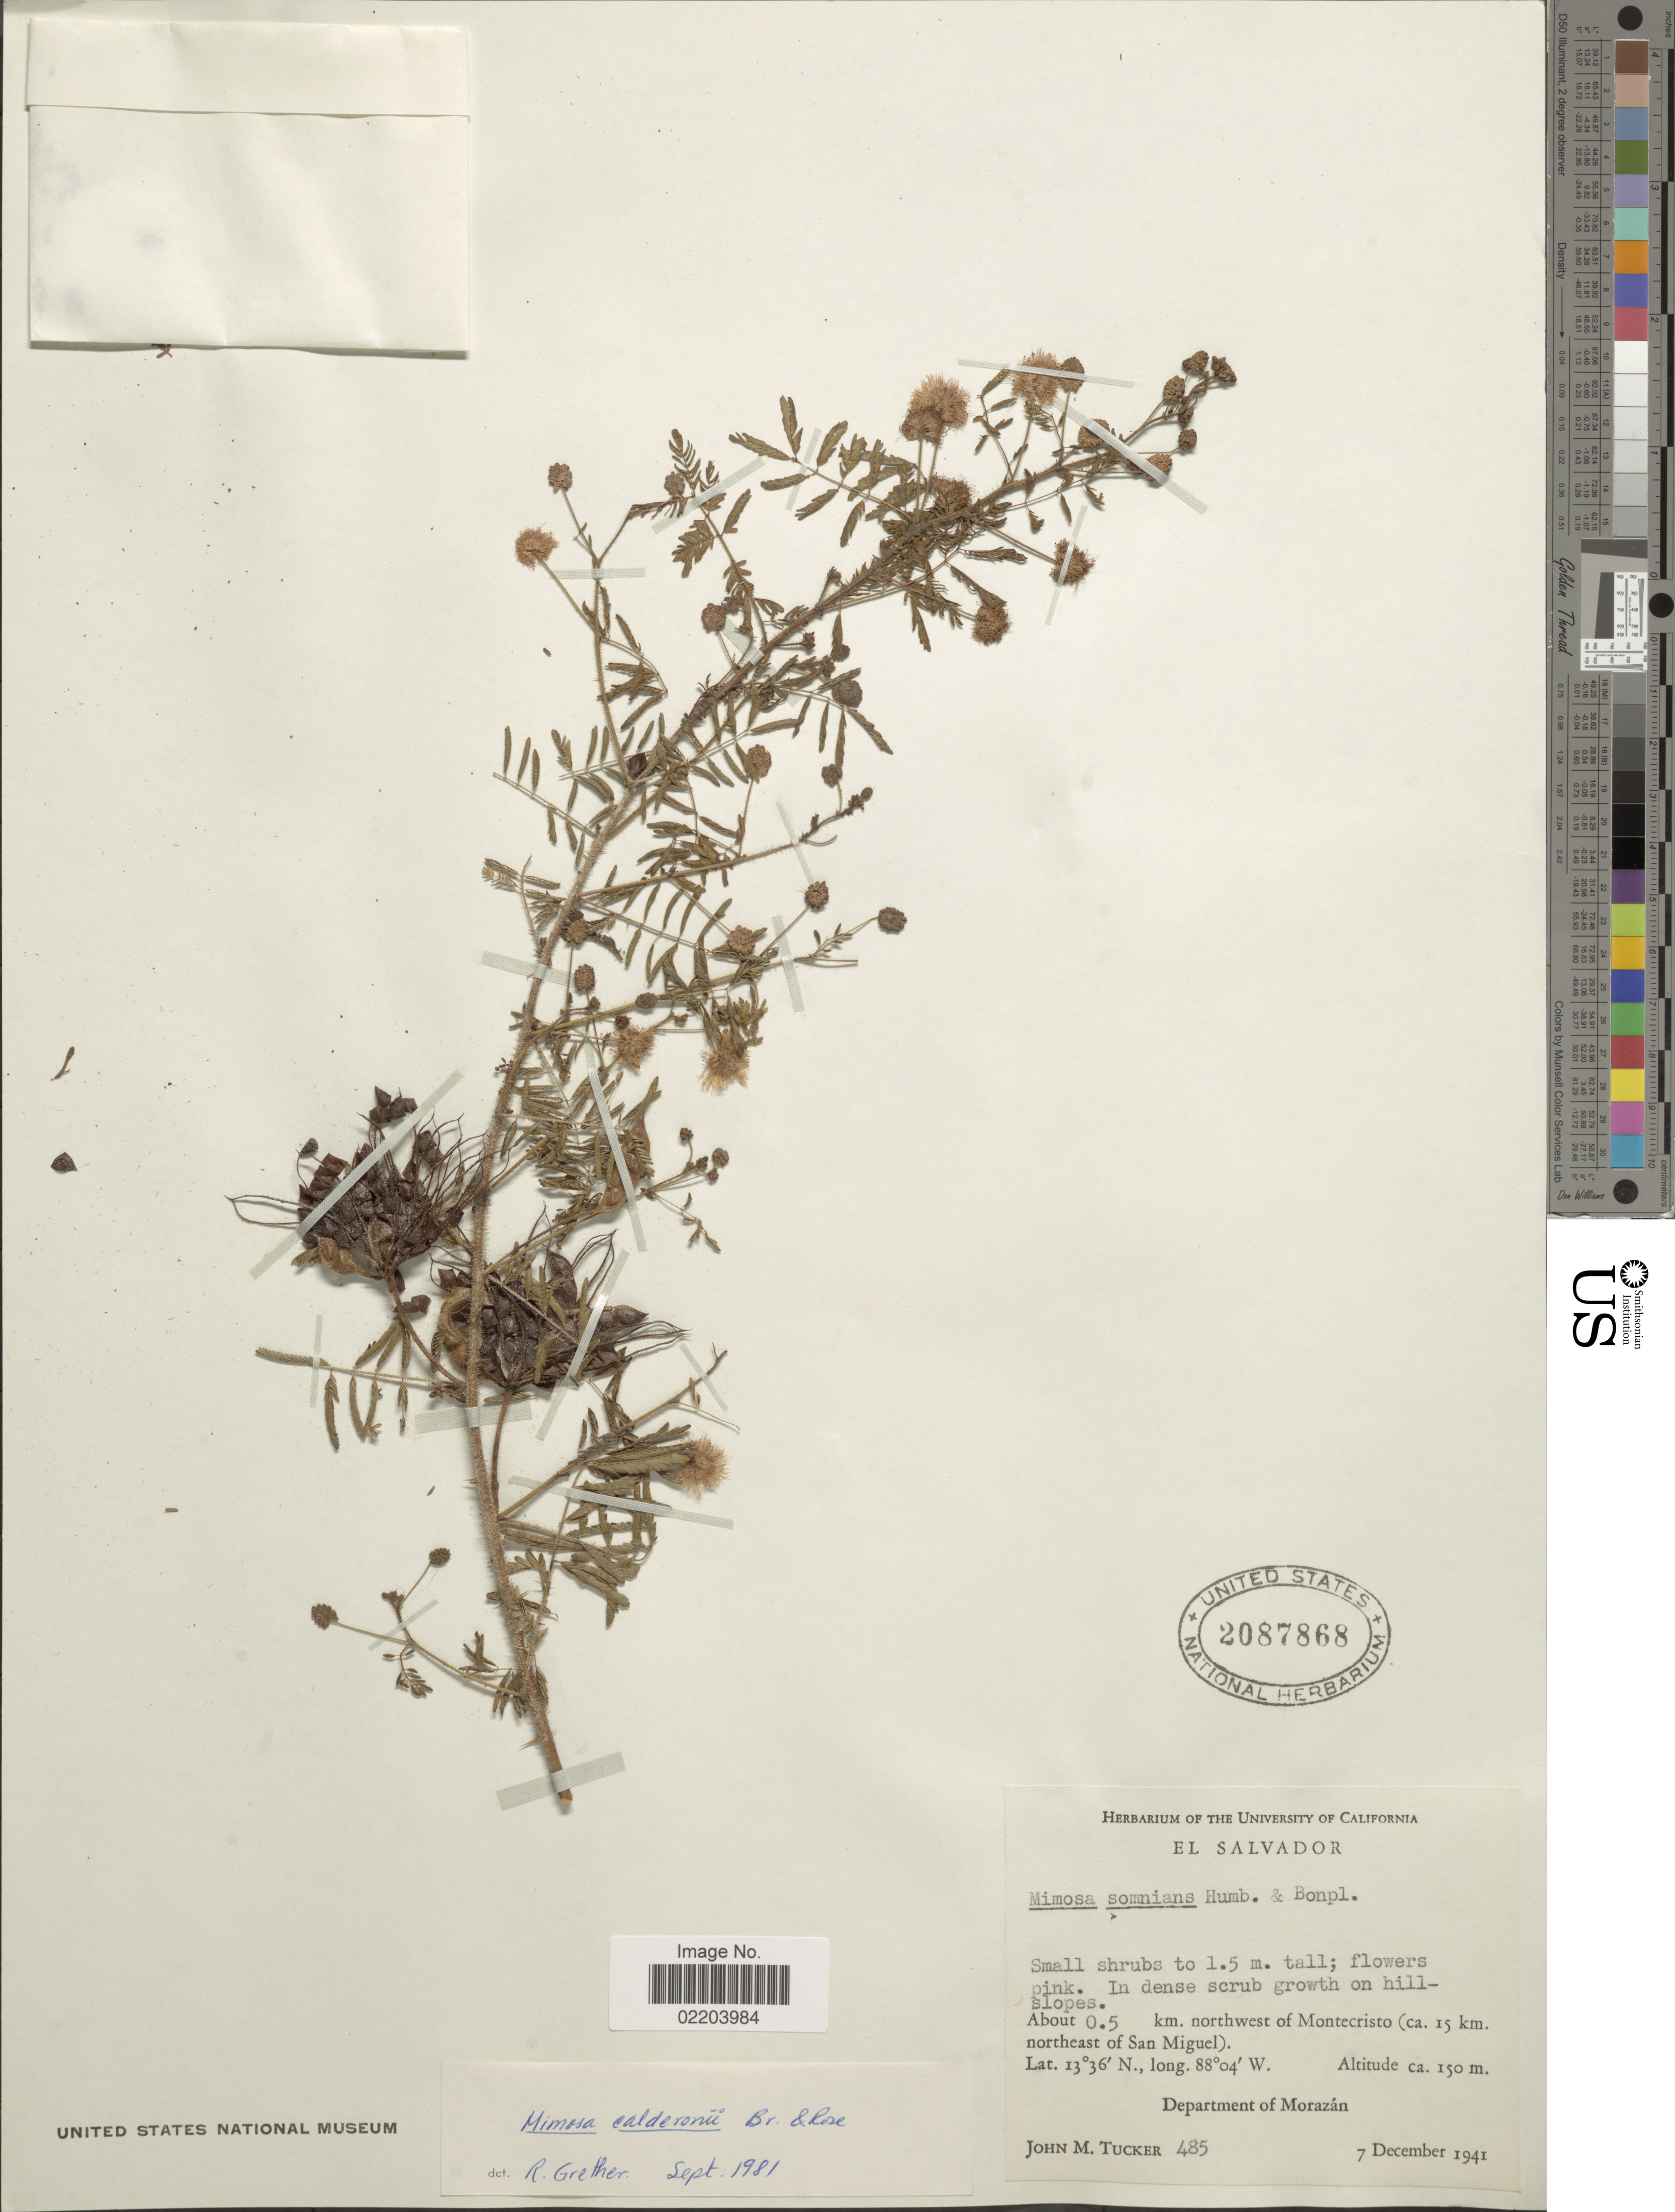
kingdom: Plantae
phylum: Tracheophyta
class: Magnoliopsida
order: Fabales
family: Fabaceae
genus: Mimosa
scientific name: Mimosa calderonii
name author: Britton & Rose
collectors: J. M. Tucker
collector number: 485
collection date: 1941-12-07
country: El Salvador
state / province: Morazan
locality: About 0.5 km. northwest of Montecristo (ca. 15 km. northeast of San Miguel). Department of Morazán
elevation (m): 150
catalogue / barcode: US 2087868